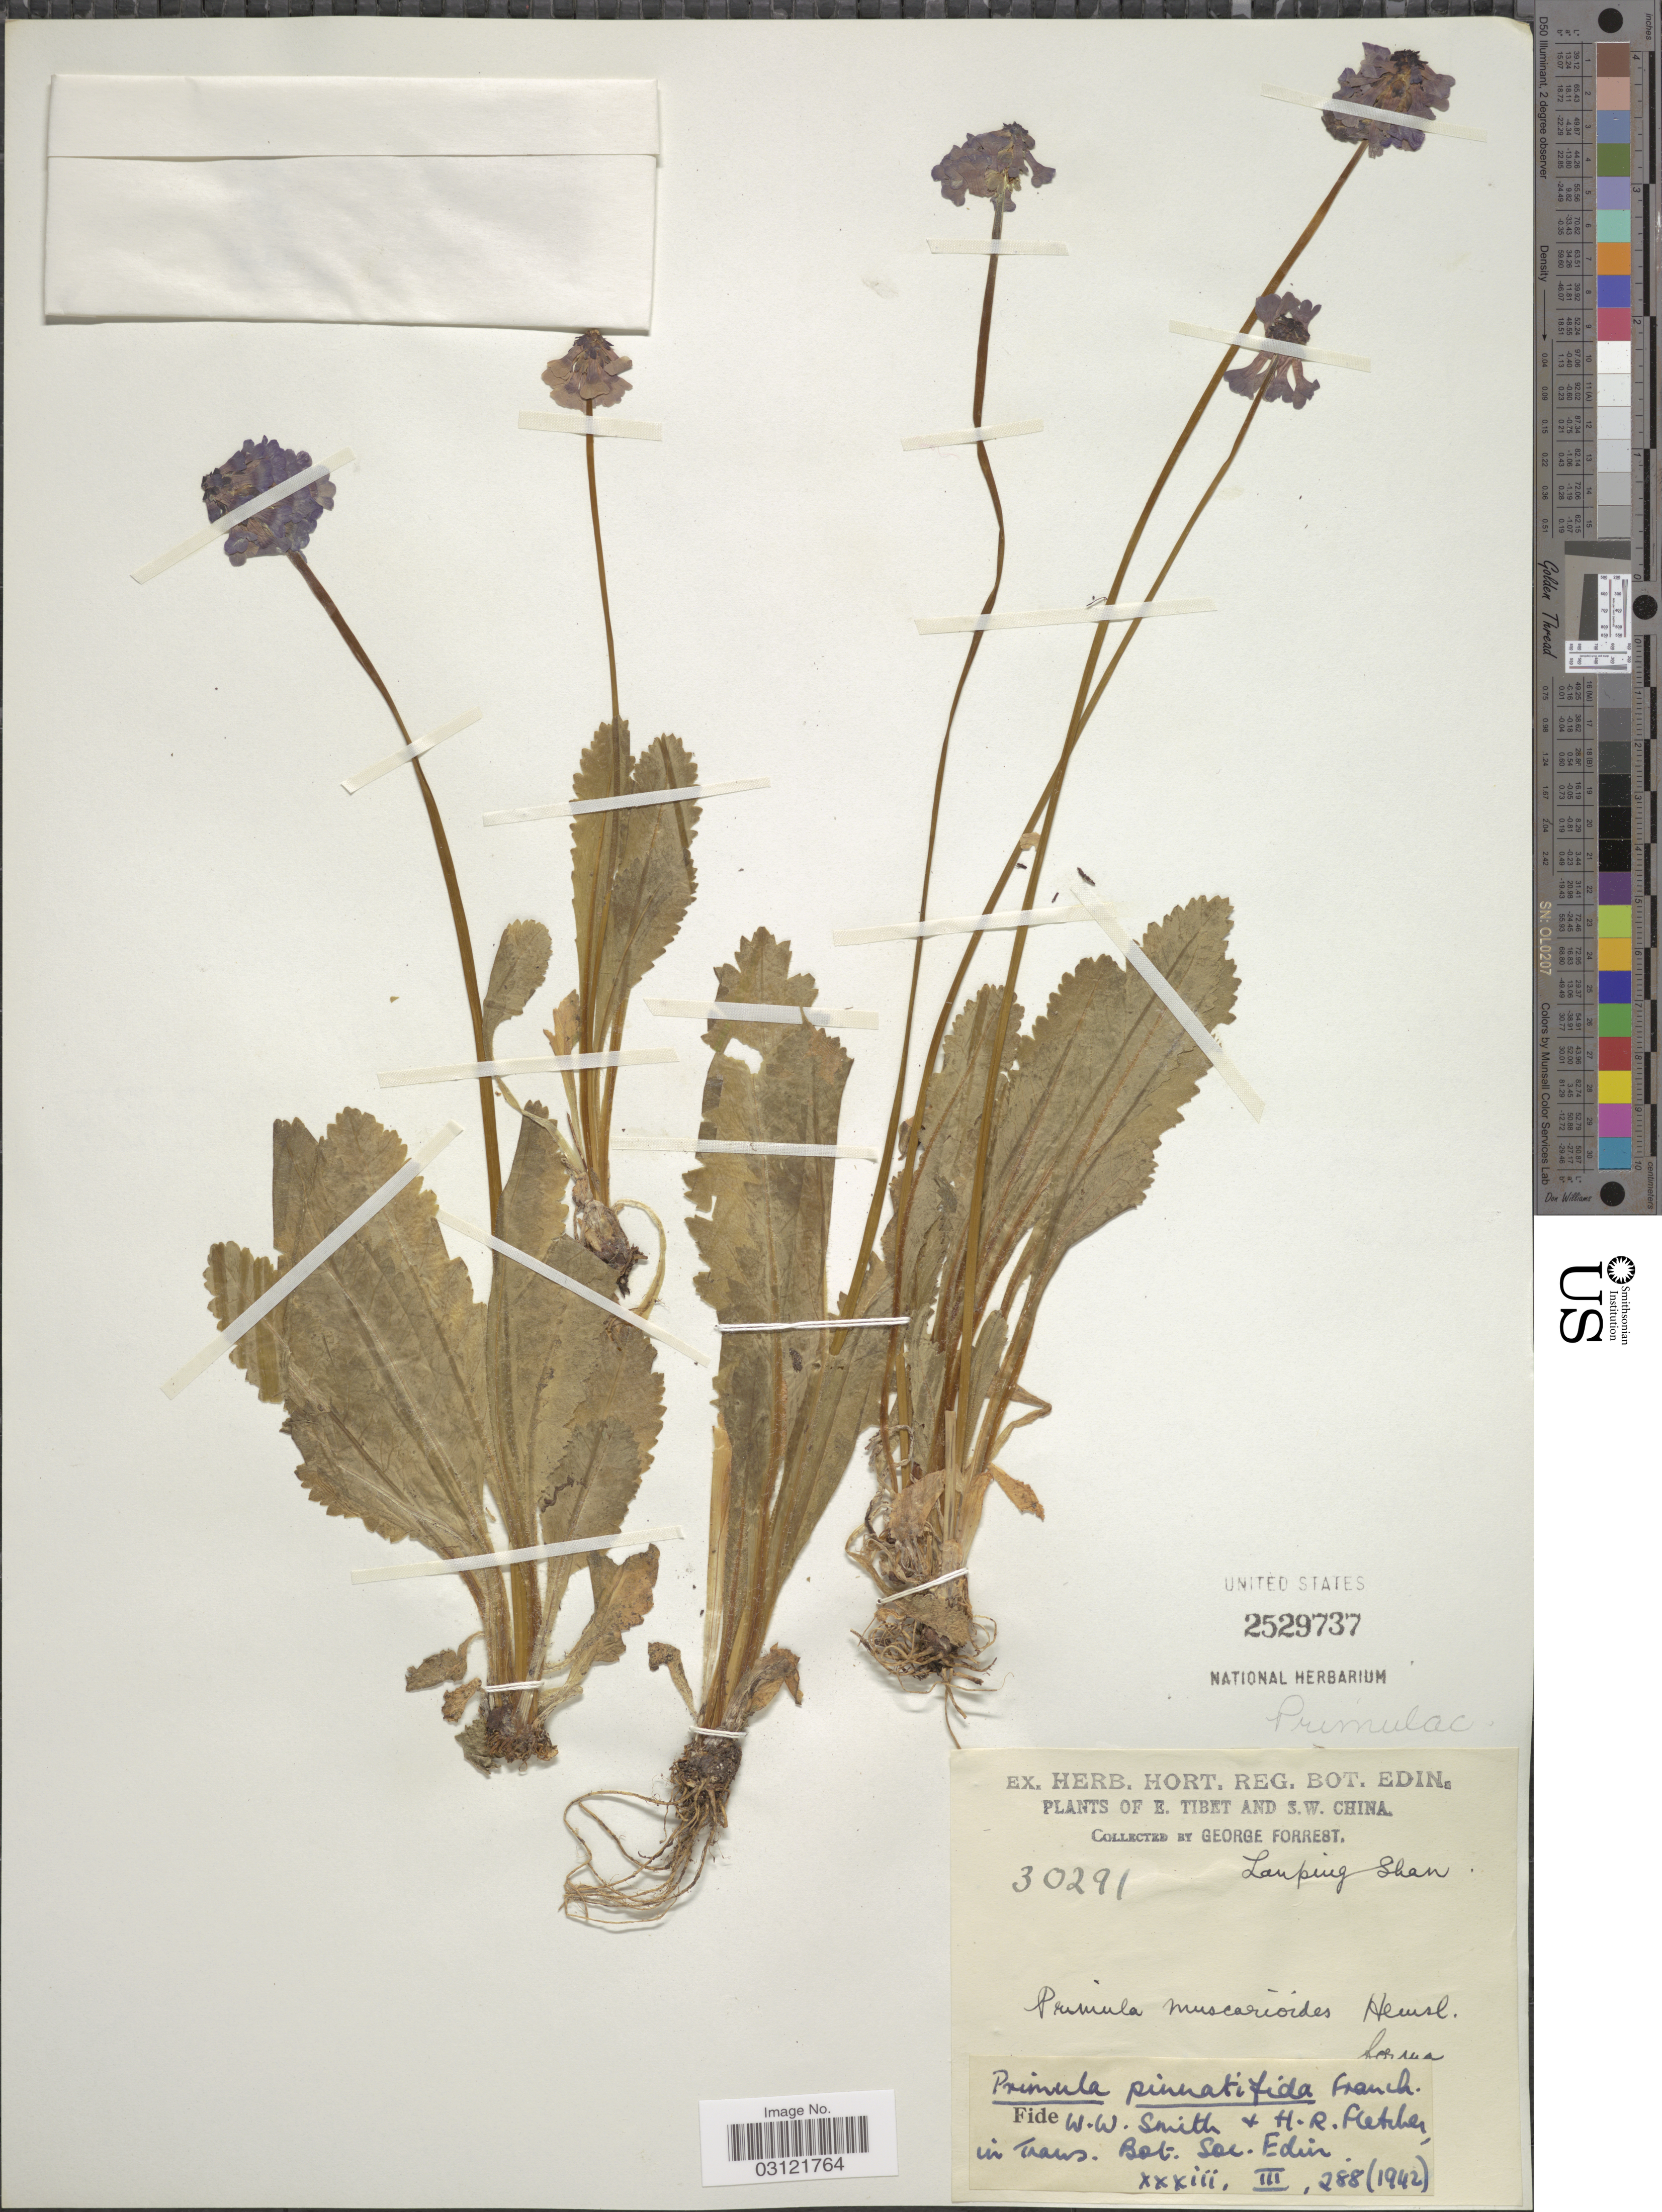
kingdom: Plantae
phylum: Tracheophyta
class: Magnoliopsida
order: Ericales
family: Primulaceae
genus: Primula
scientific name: Primula pinnatifida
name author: Franch.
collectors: G. Forrest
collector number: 30291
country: China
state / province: Xizang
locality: E. Tibet and S.W. China, Lauping Shan.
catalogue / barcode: US 2529737